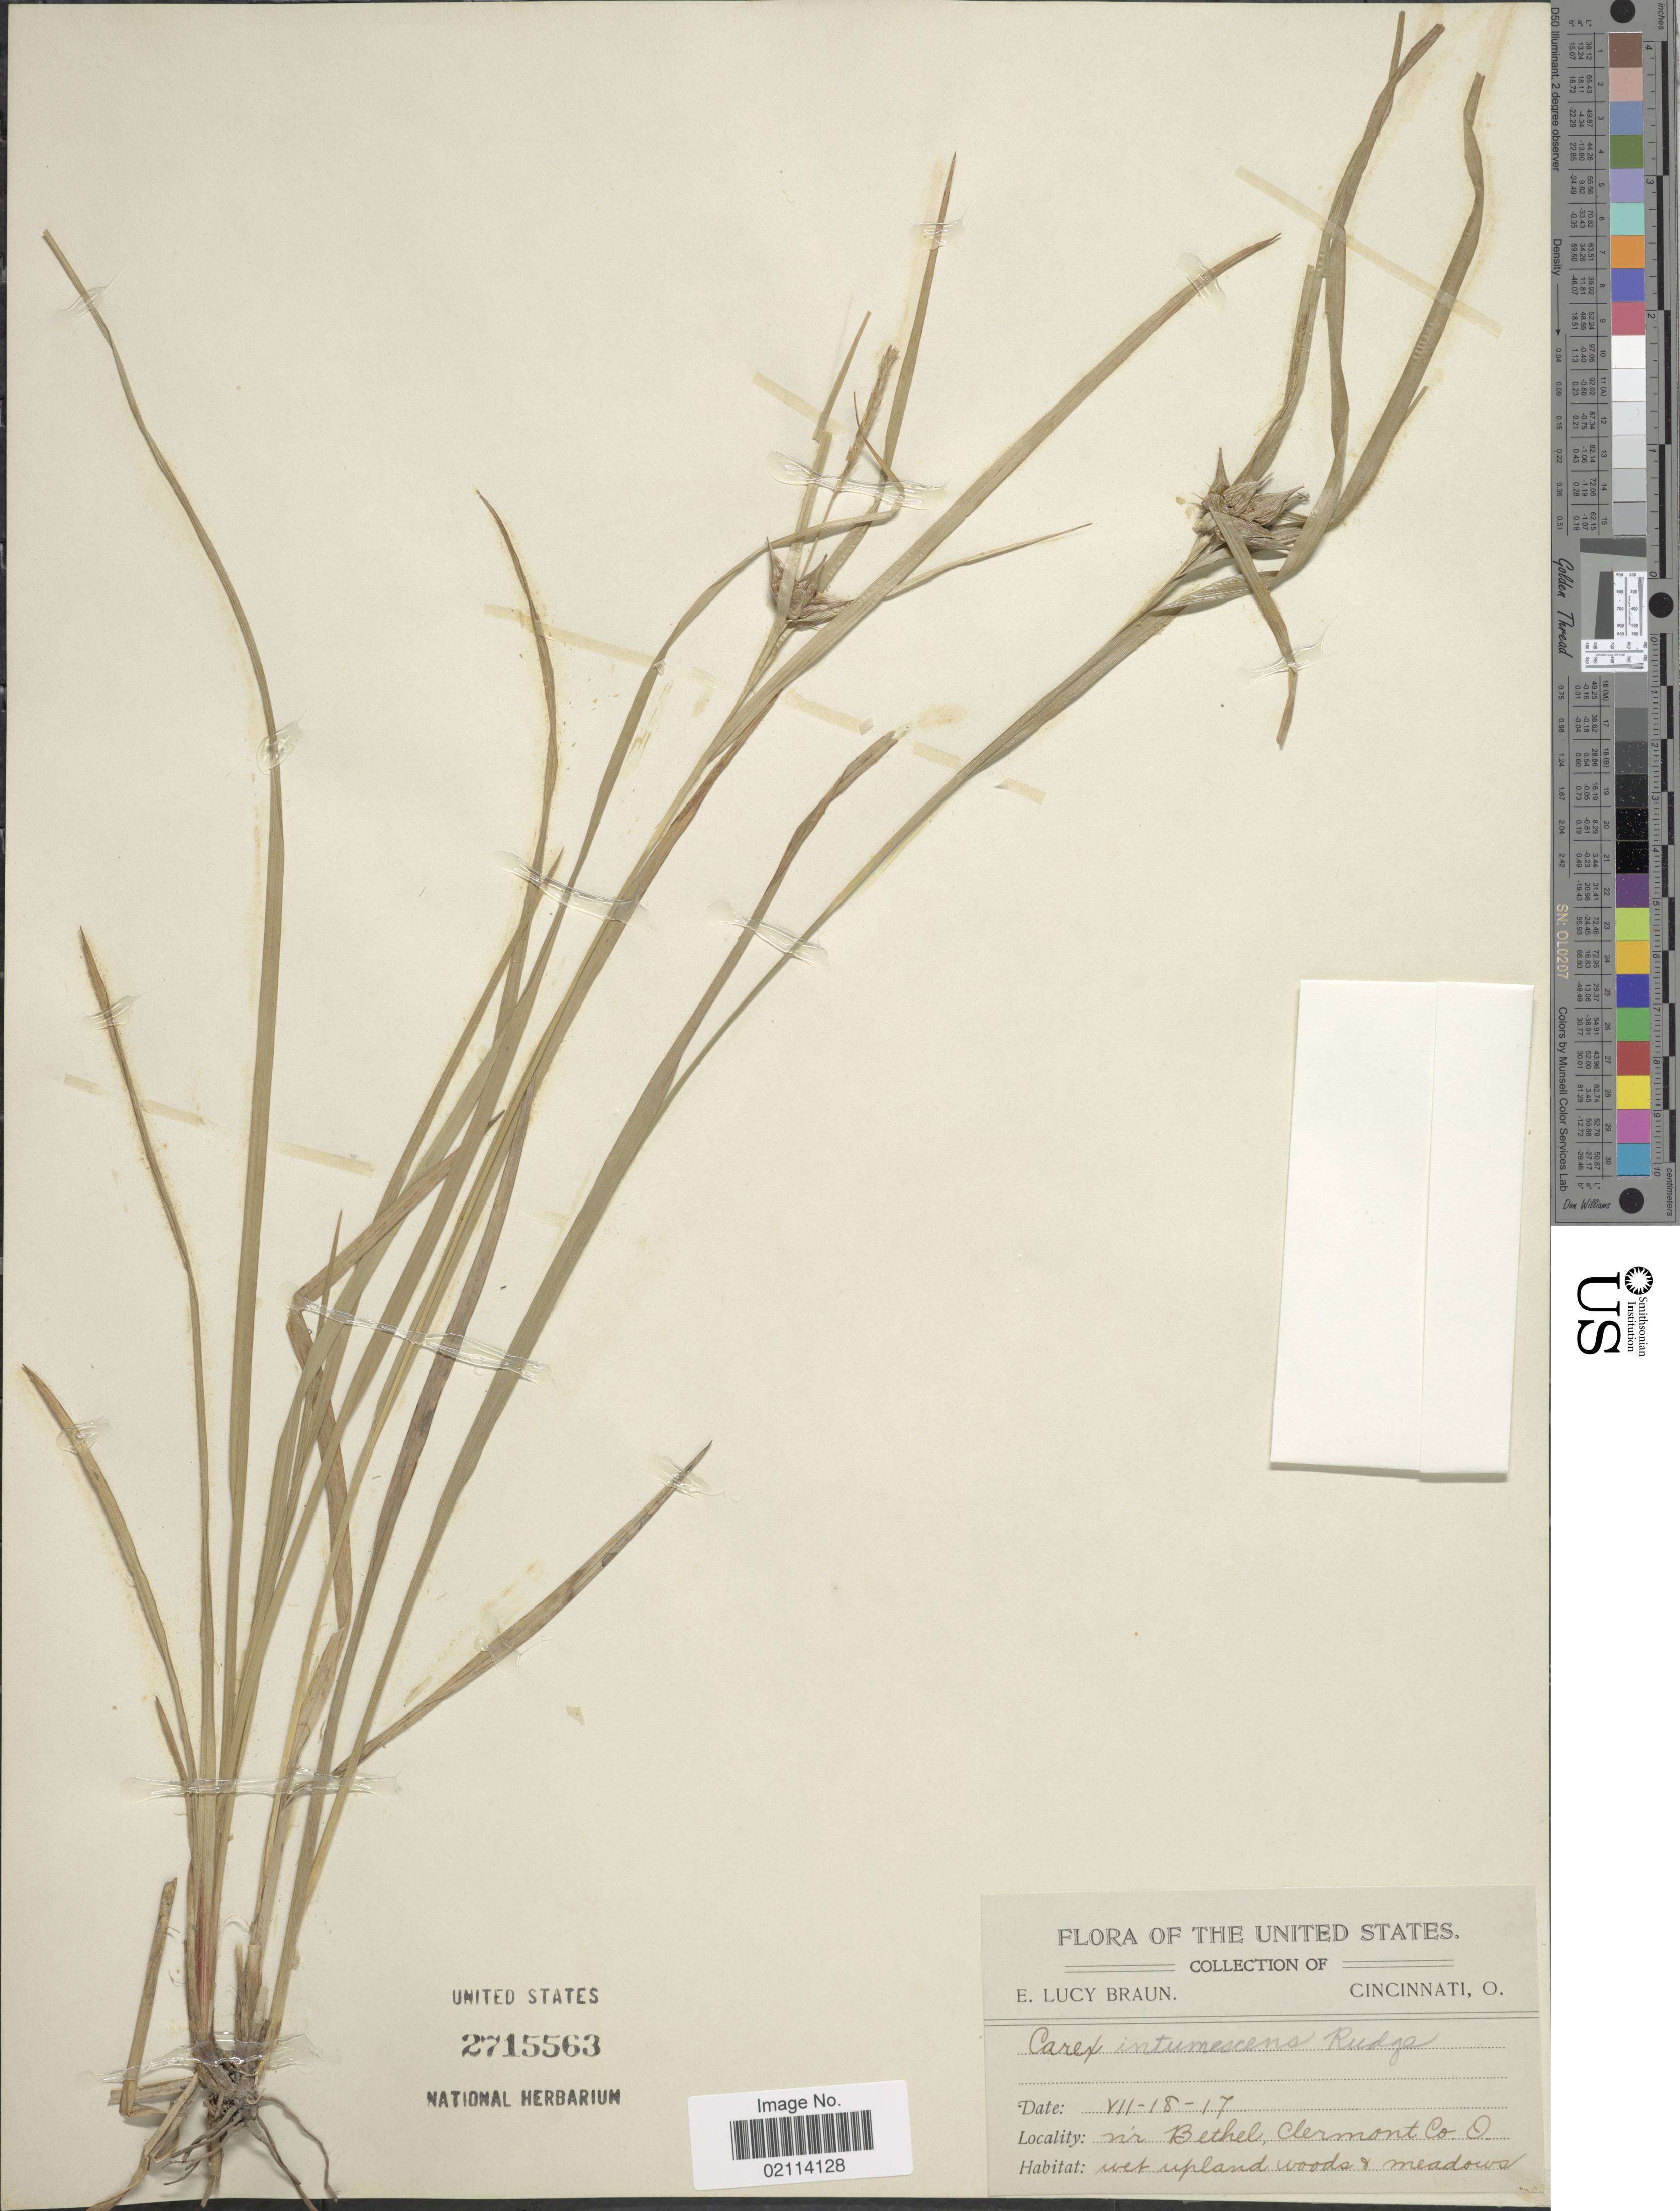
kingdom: Plantae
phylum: Tracheophyta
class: Liliopsida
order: Poales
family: Cyperaceae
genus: Carex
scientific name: Carex intumescens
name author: Rudge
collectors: E. L. Braun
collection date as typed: Transcribed d/m/y: 18/7/17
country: United States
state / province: Ohio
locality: N'r Bethel, Clermont Co., wet upland woods & meadows.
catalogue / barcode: US 2715563